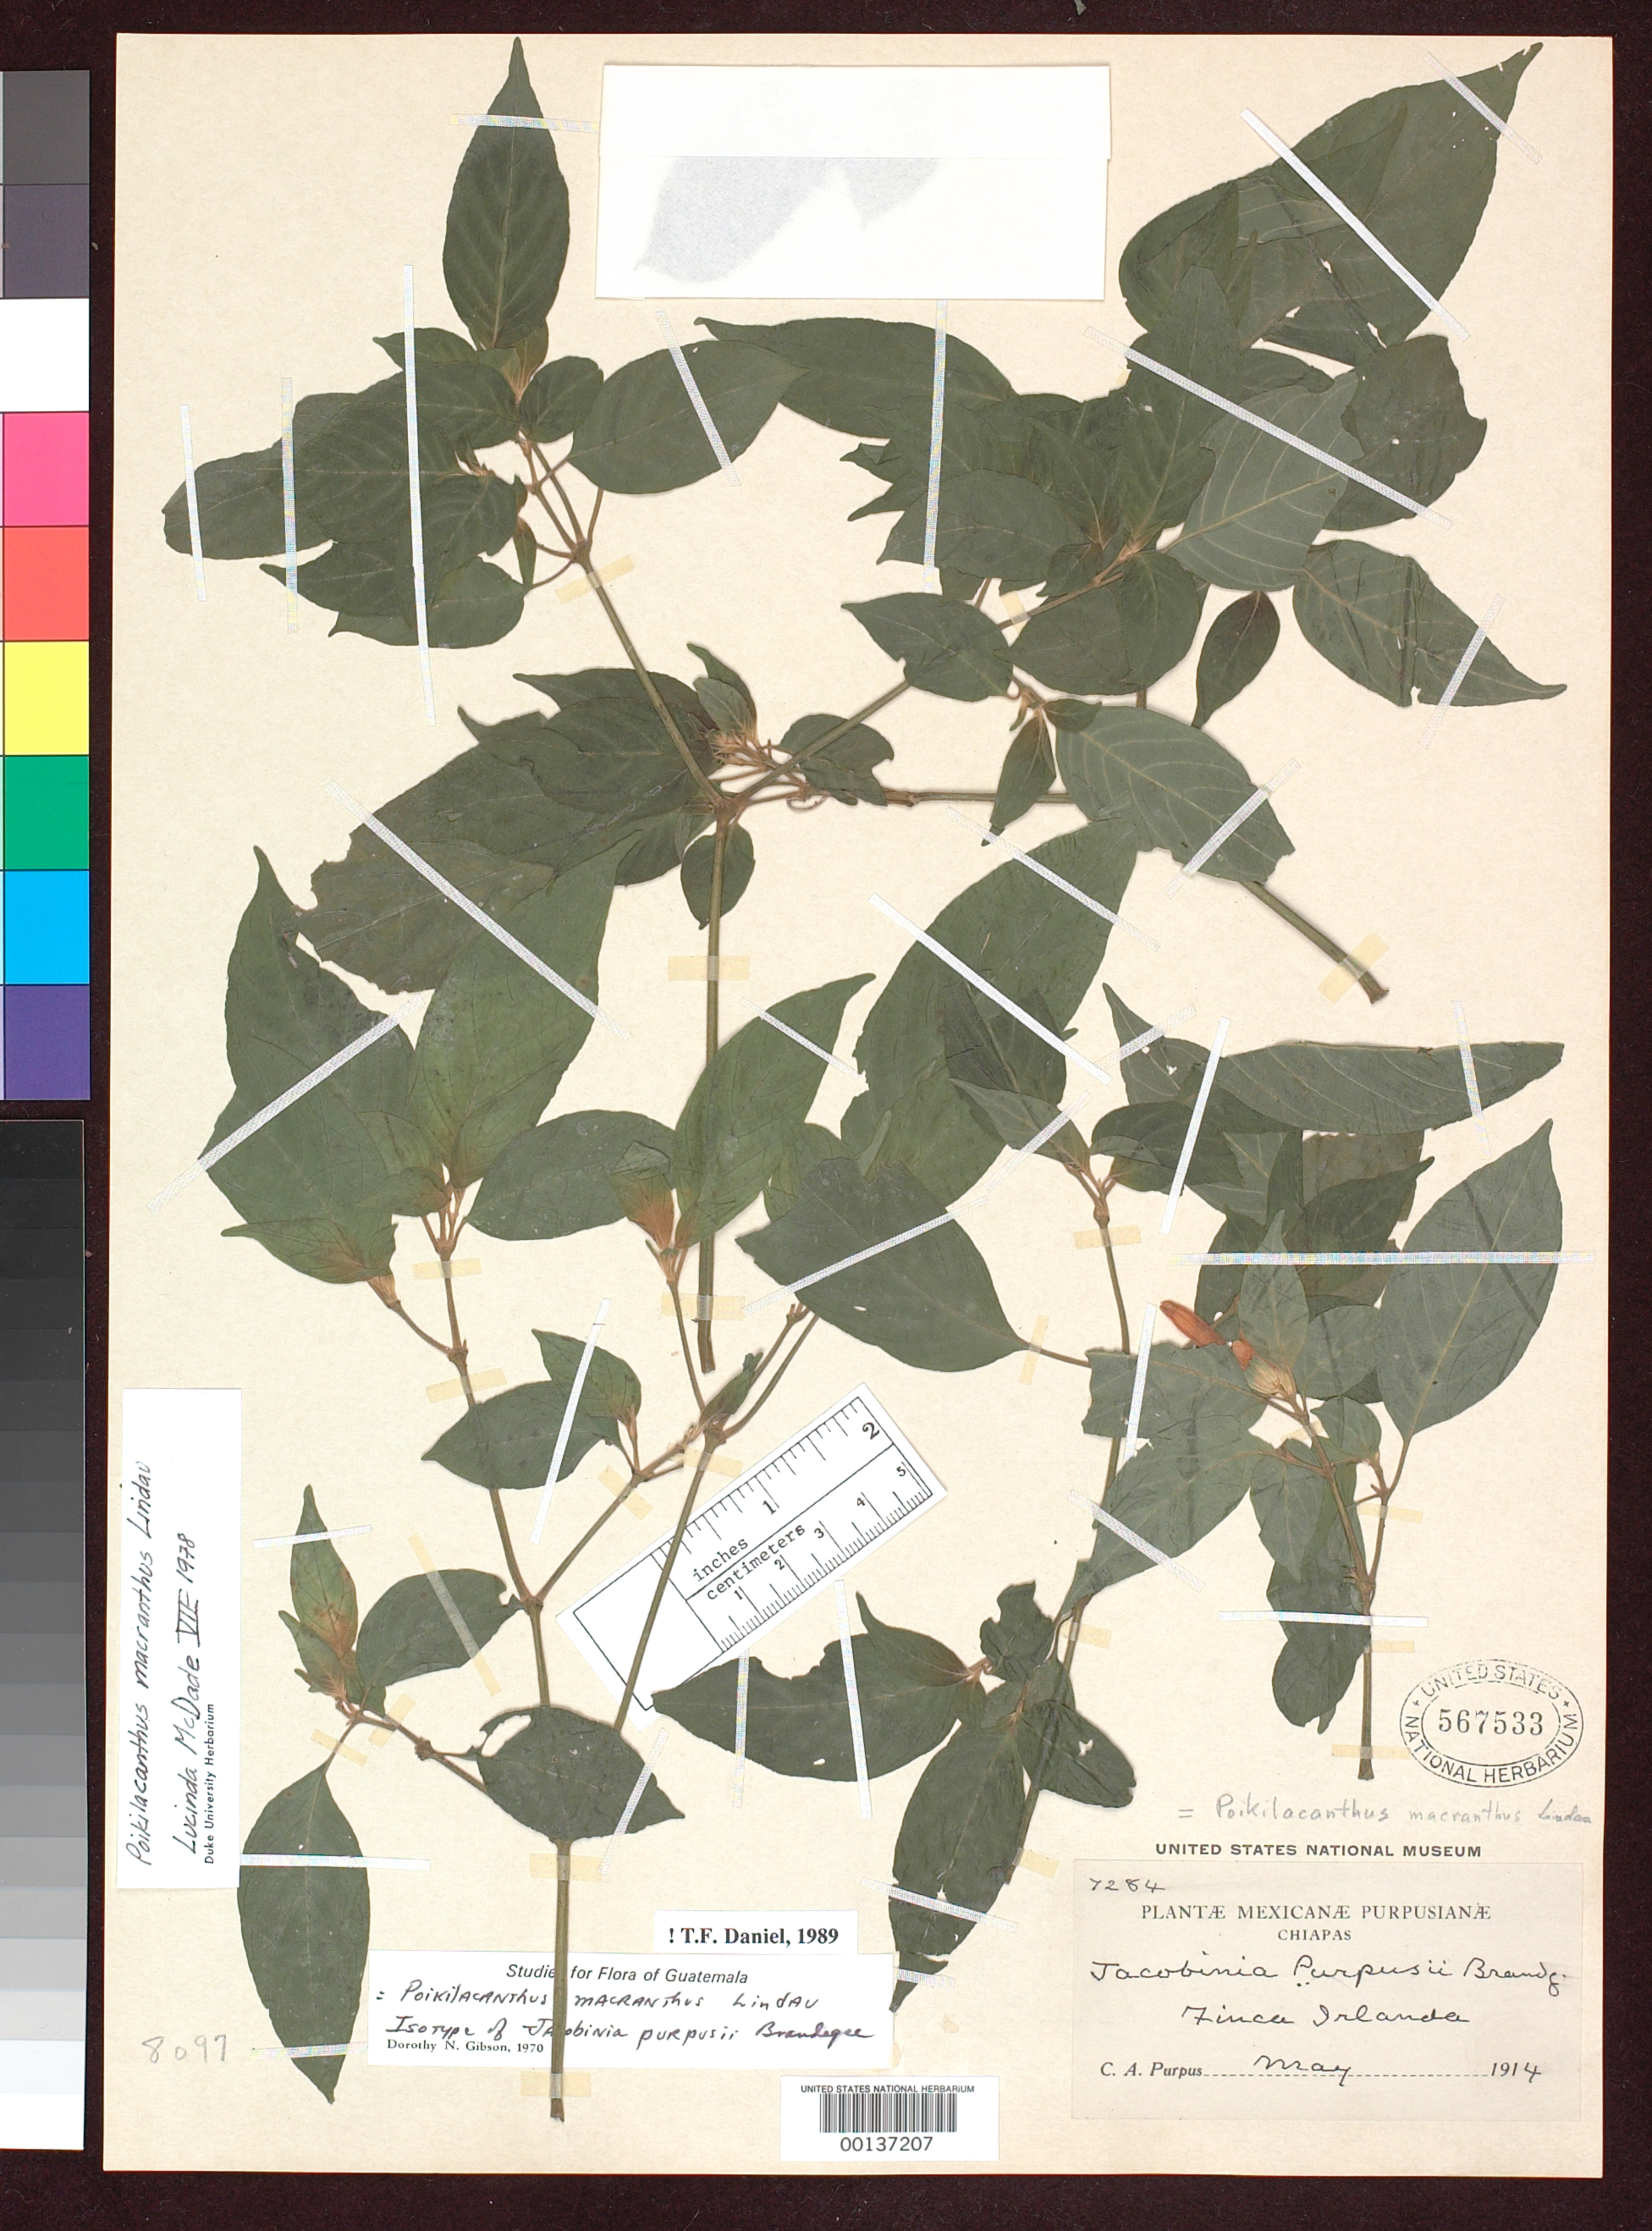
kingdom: Plantae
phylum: Tracheophyta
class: Magnoliopsida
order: Lamiales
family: Acanthaceae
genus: Jacobinia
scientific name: Jacobinia purpusii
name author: Brandegee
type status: Isotype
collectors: C. A. Purpus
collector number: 7284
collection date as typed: May 1914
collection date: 1914-05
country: Mexico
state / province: Chiapas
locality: Near Finca Irlanda.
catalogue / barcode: US 567533